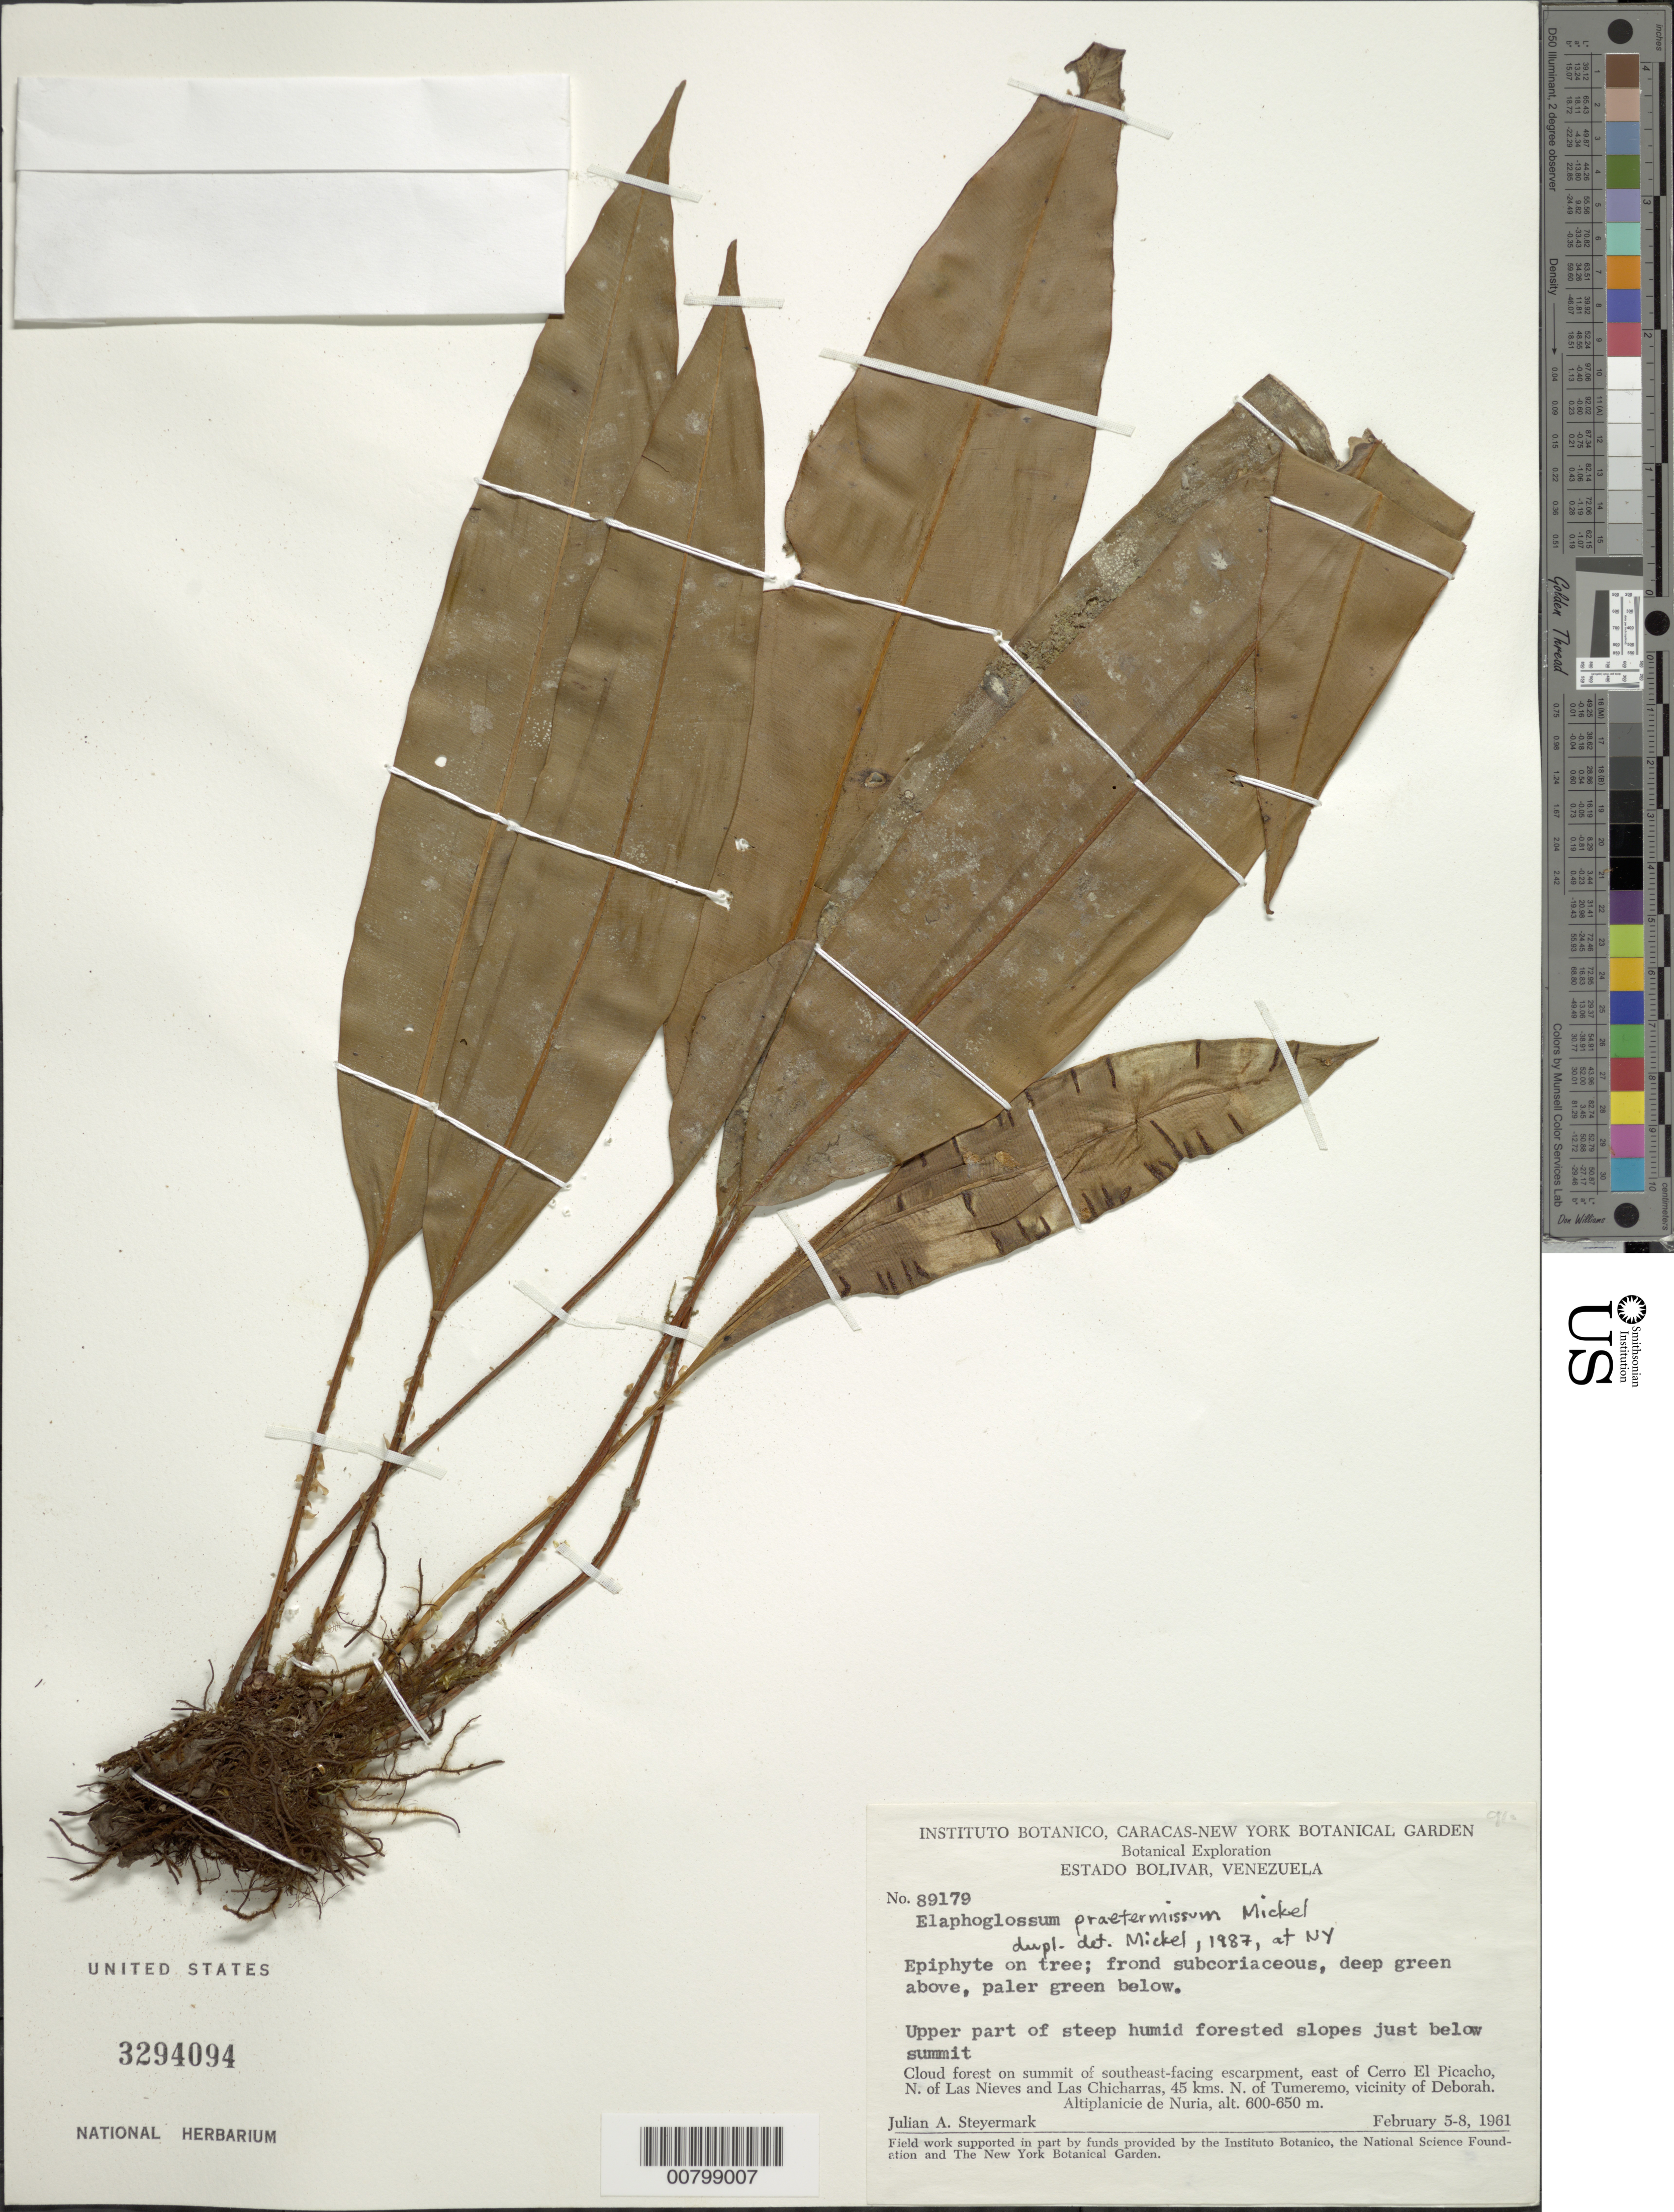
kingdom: Plantae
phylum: Tracheophyta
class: Polypodiopsida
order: Polypodiales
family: Dryopteridaceae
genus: Elaphoglossum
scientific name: Elaphoglossum praetermissum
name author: Mickel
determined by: Mickel, J. T., (NY), New York Botanical Garden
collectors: J. Steyermark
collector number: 89179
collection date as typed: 5-Feb-61 to 8-Feb-61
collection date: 1961-02-05/1961-02-08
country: Venezuela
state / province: Bolívar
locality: Cerro El Picacho, N of Las Nieves, 45 km N of Tumeremo, Altiplanicie de Nuria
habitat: Upper part of steep humid forested slopes just below summit; on tree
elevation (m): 600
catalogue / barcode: US 3294094